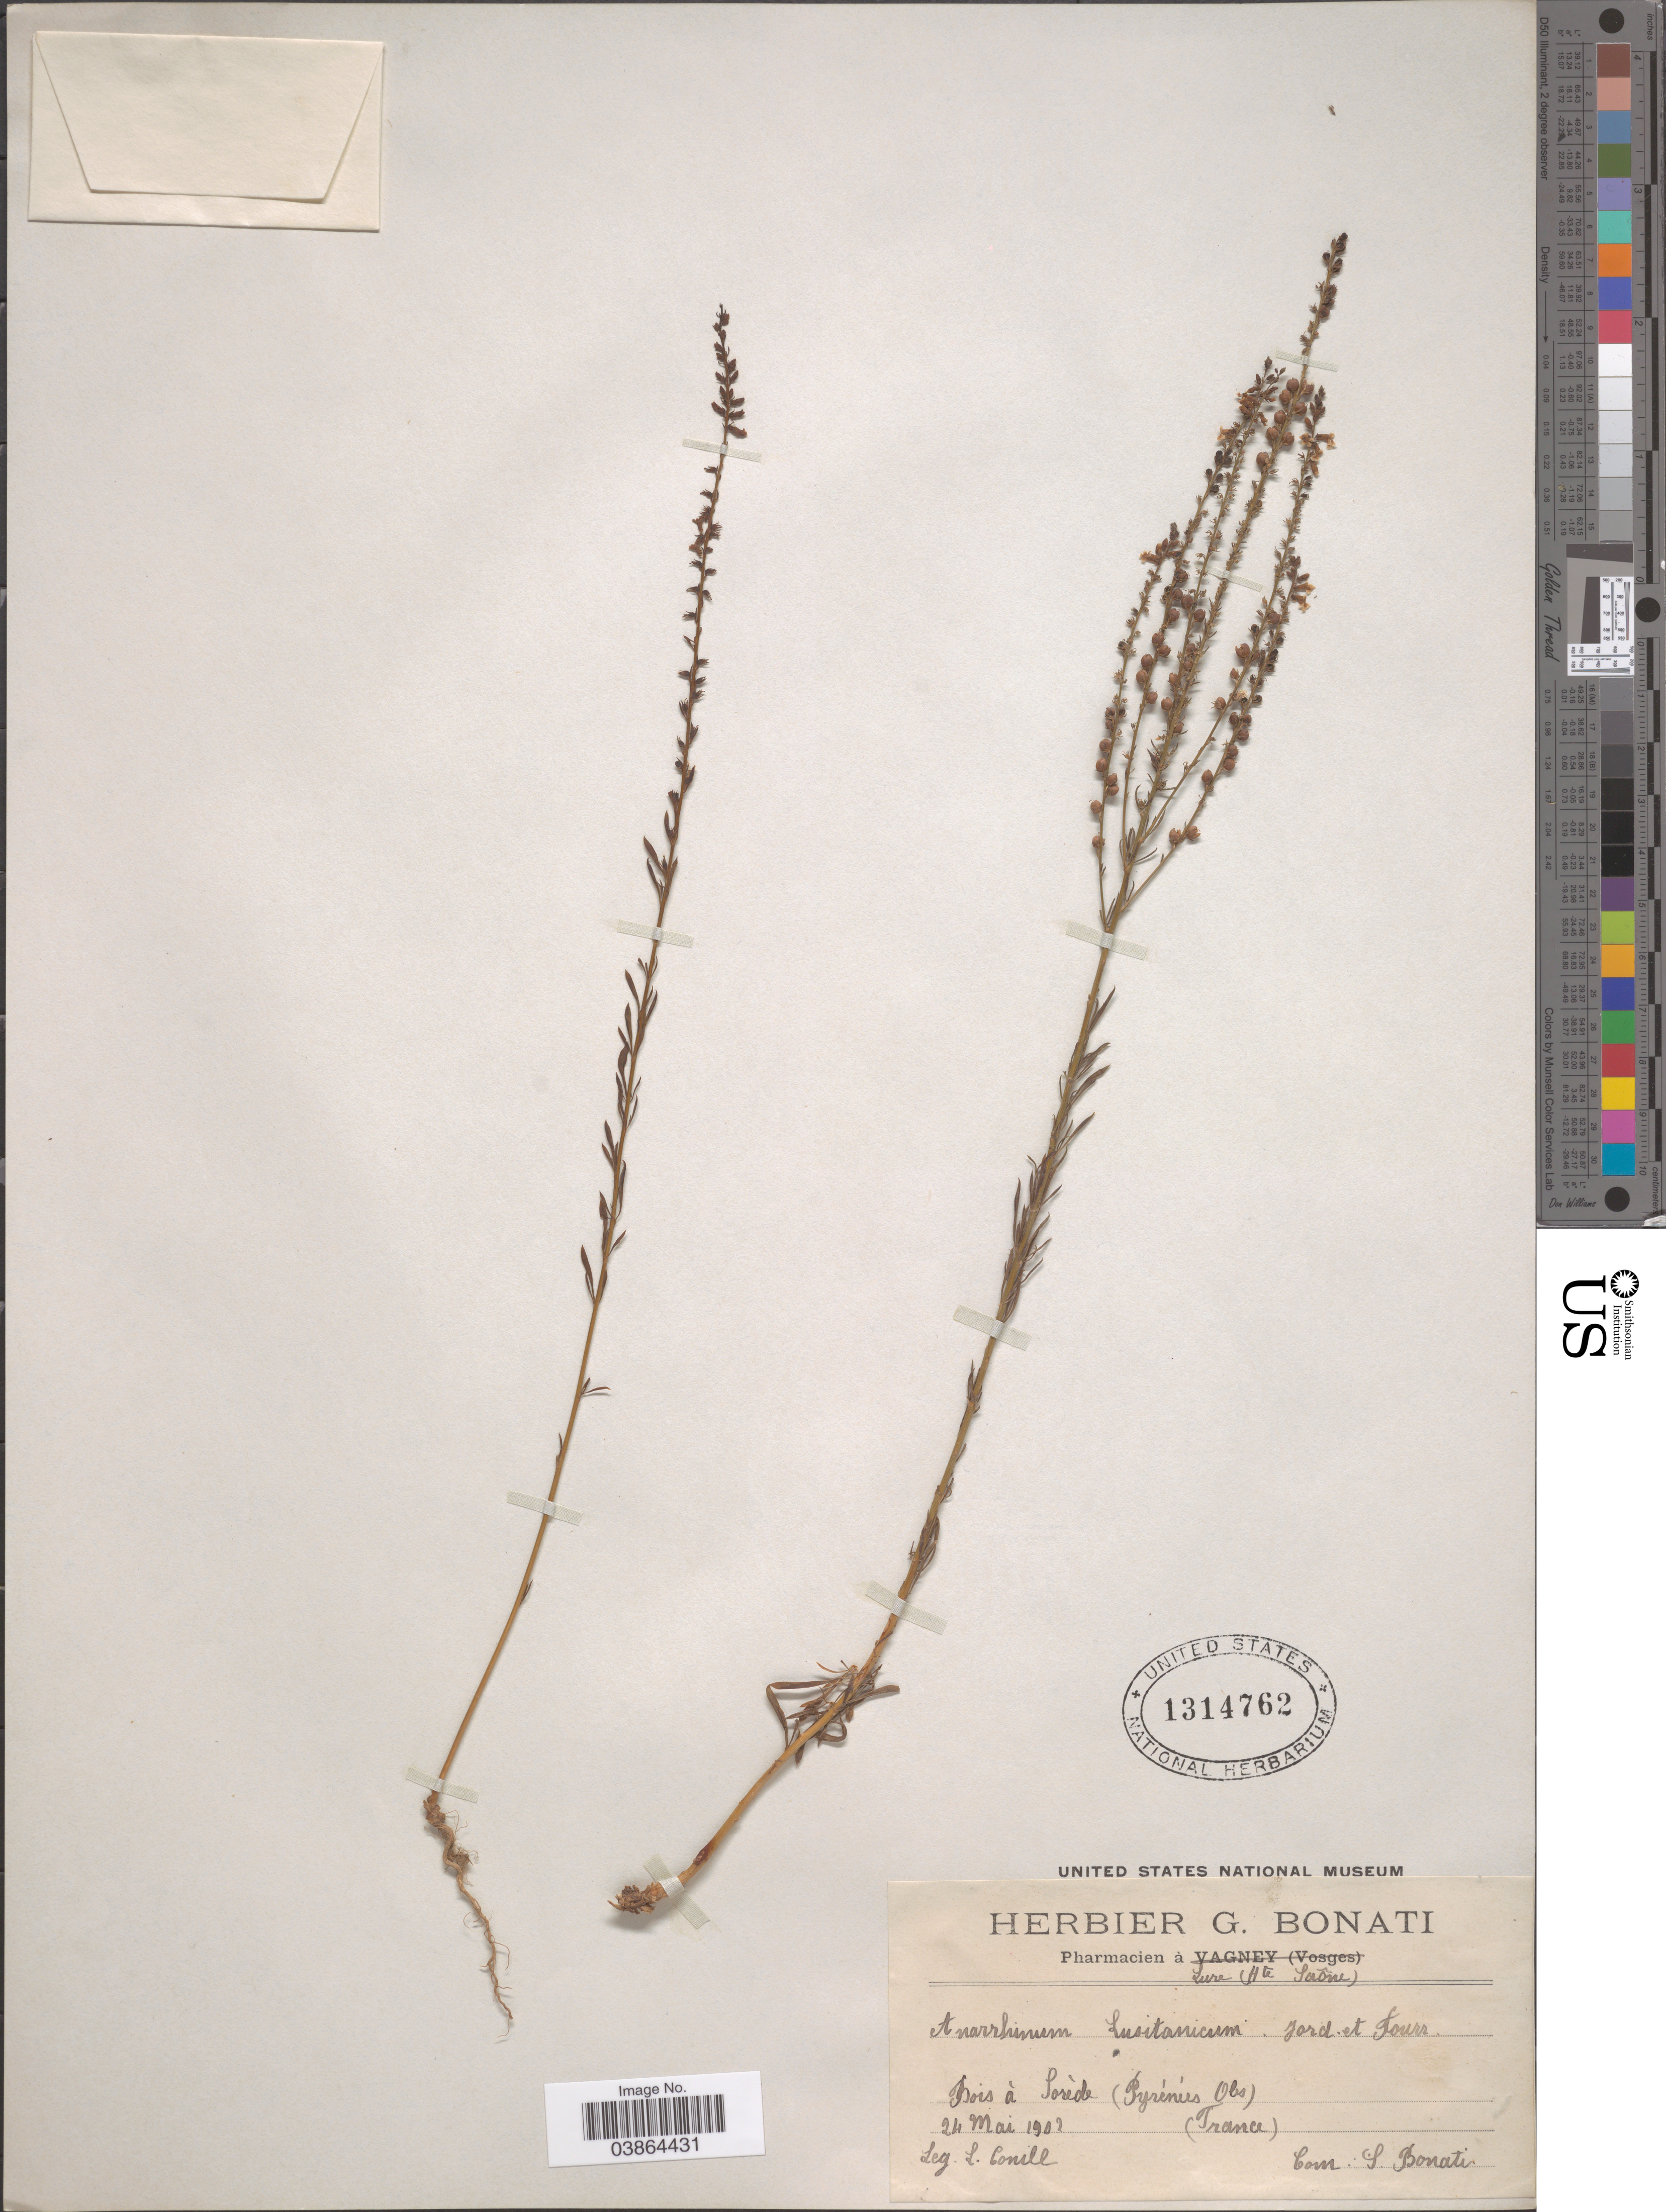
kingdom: Plantae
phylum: Tracheophyta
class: Magnoliopsida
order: Lamiales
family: Plantaginaceae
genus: Anarrhinum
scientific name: Anarrhinum lusitanicum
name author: Jord. & Fourr.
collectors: Conill, L.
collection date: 1907-05-24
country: France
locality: Bois à Sorède (Pyrenees Oles).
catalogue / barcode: US 1314762